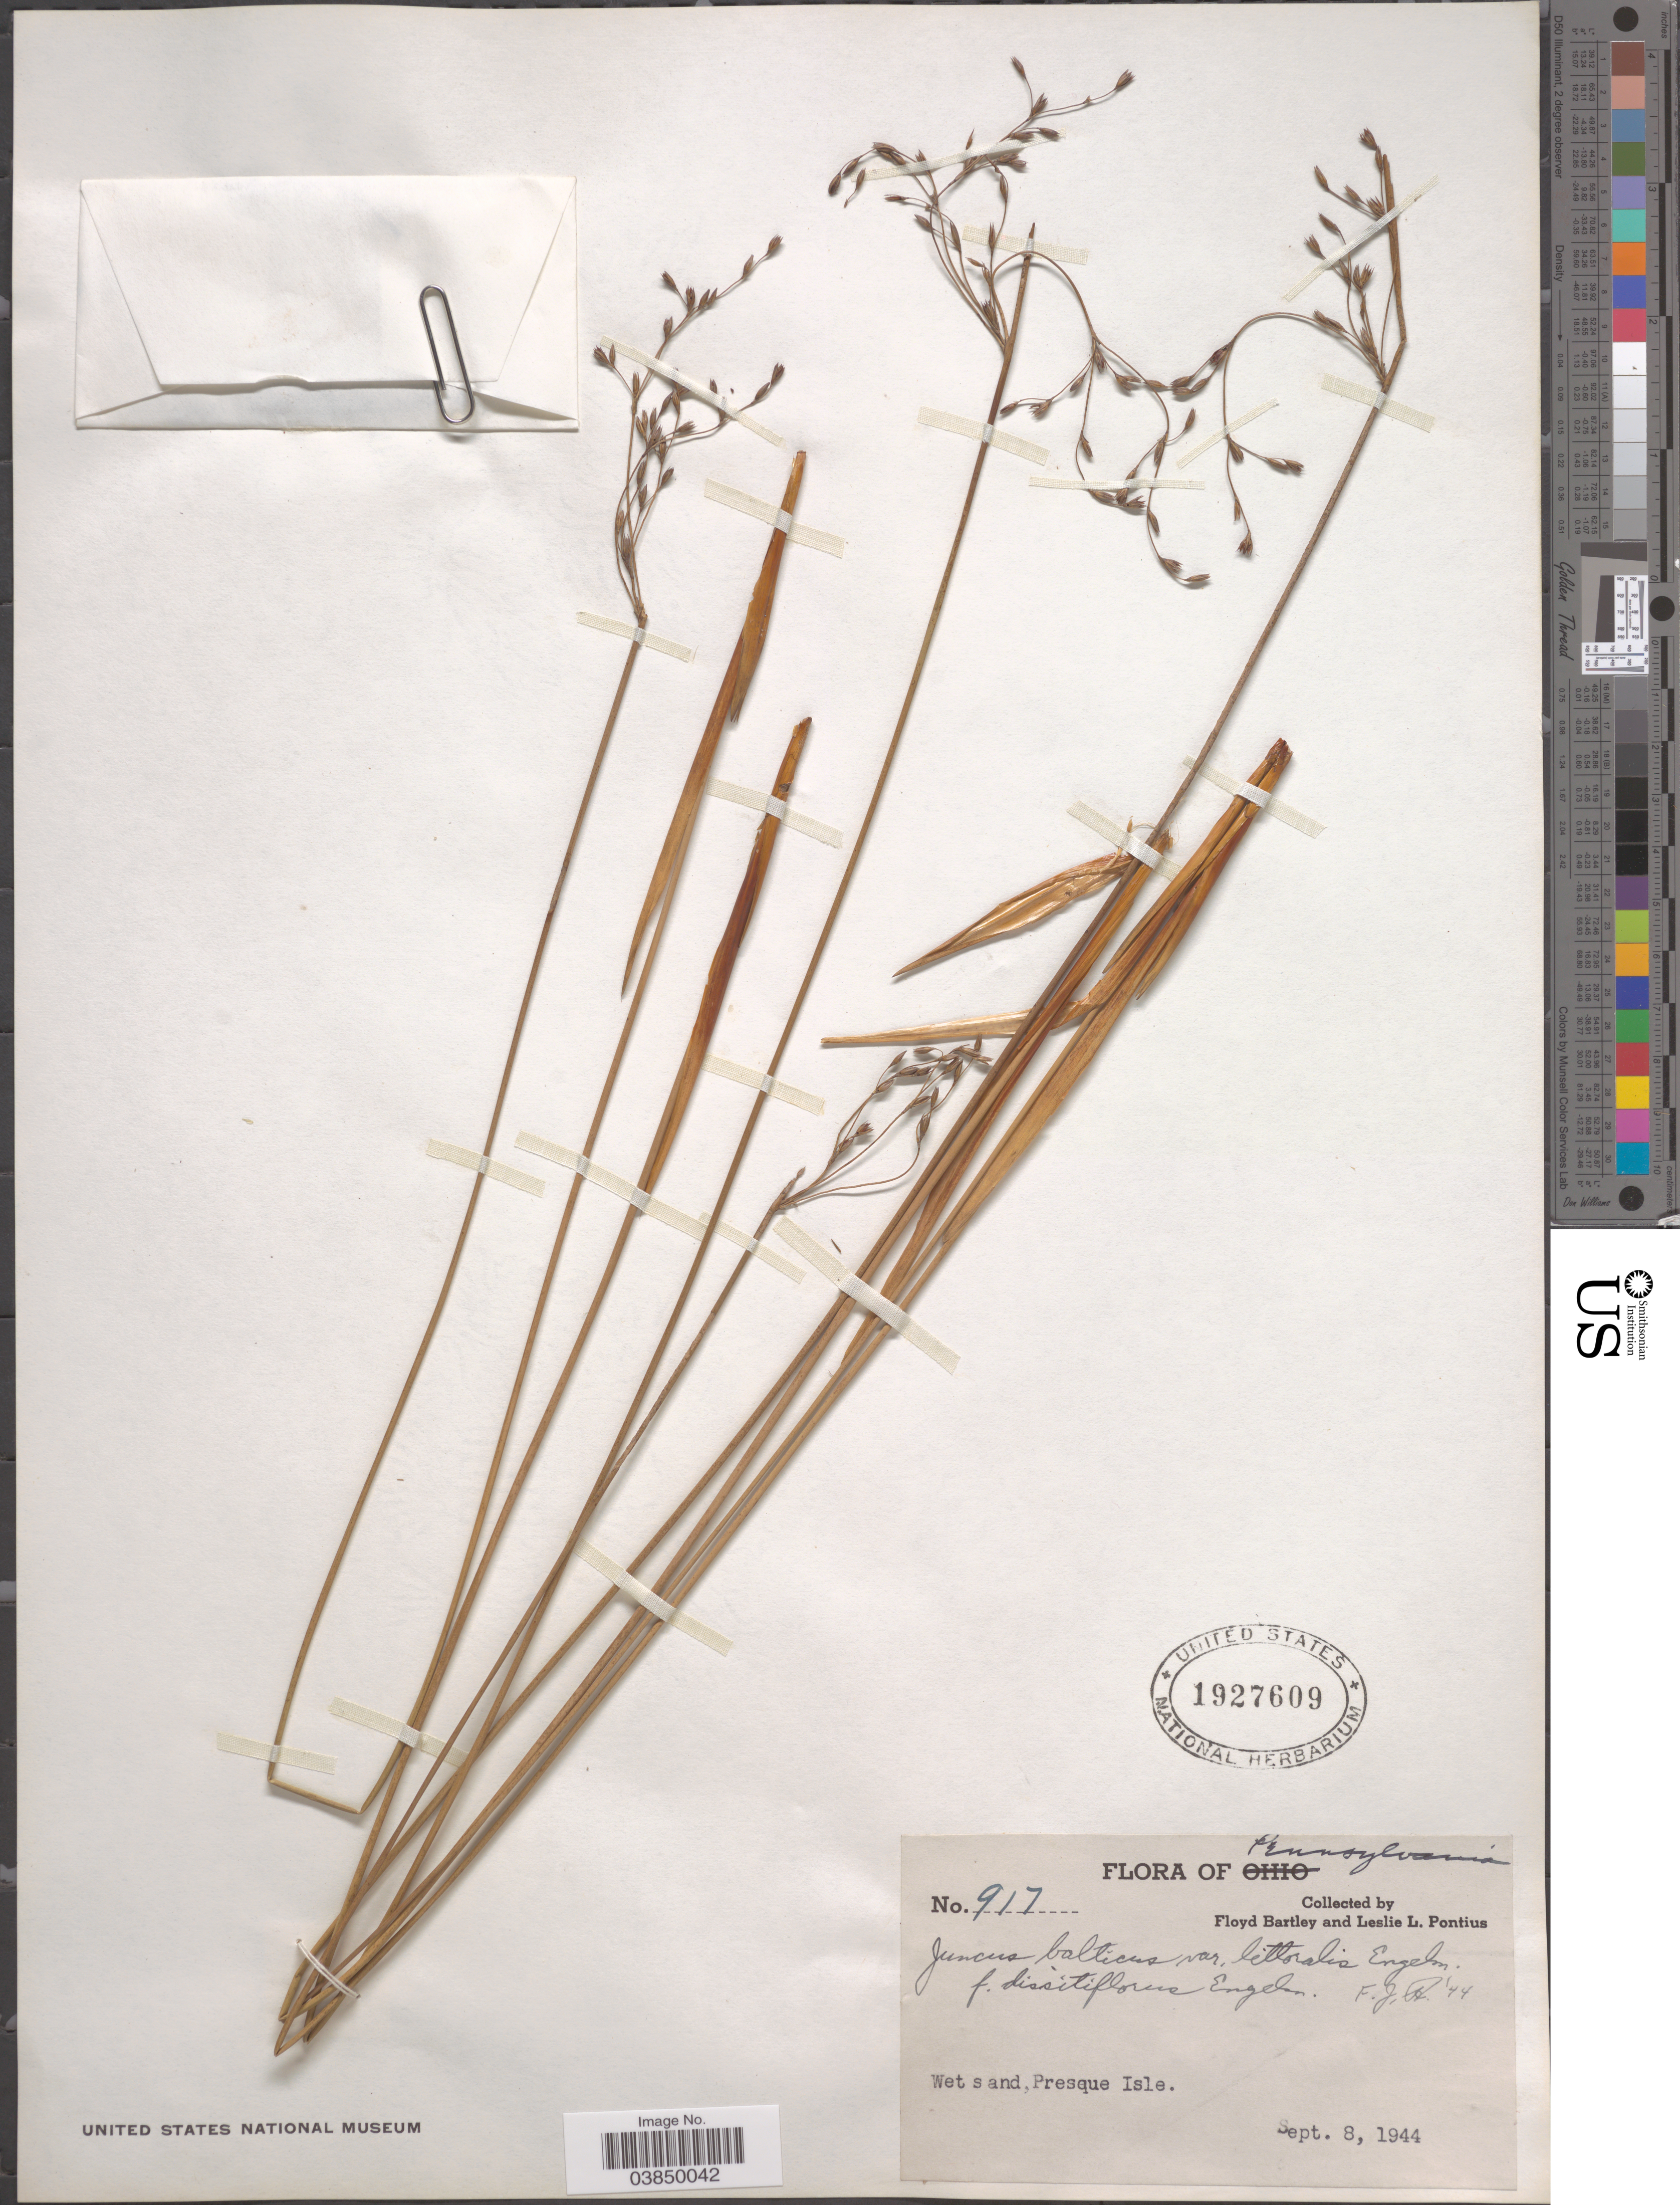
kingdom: Plantae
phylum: Tracheophyta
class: Liliopsida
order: Poales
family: Juncaceae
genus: Juncus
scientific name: Juncus balticus var. littoralis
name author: Engelm.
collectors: F. Bartley & L. Pontius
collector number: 917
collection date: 1944-09-08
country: United States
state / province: Pennsylvania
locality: Presque Isle.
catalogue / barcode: US 1927609